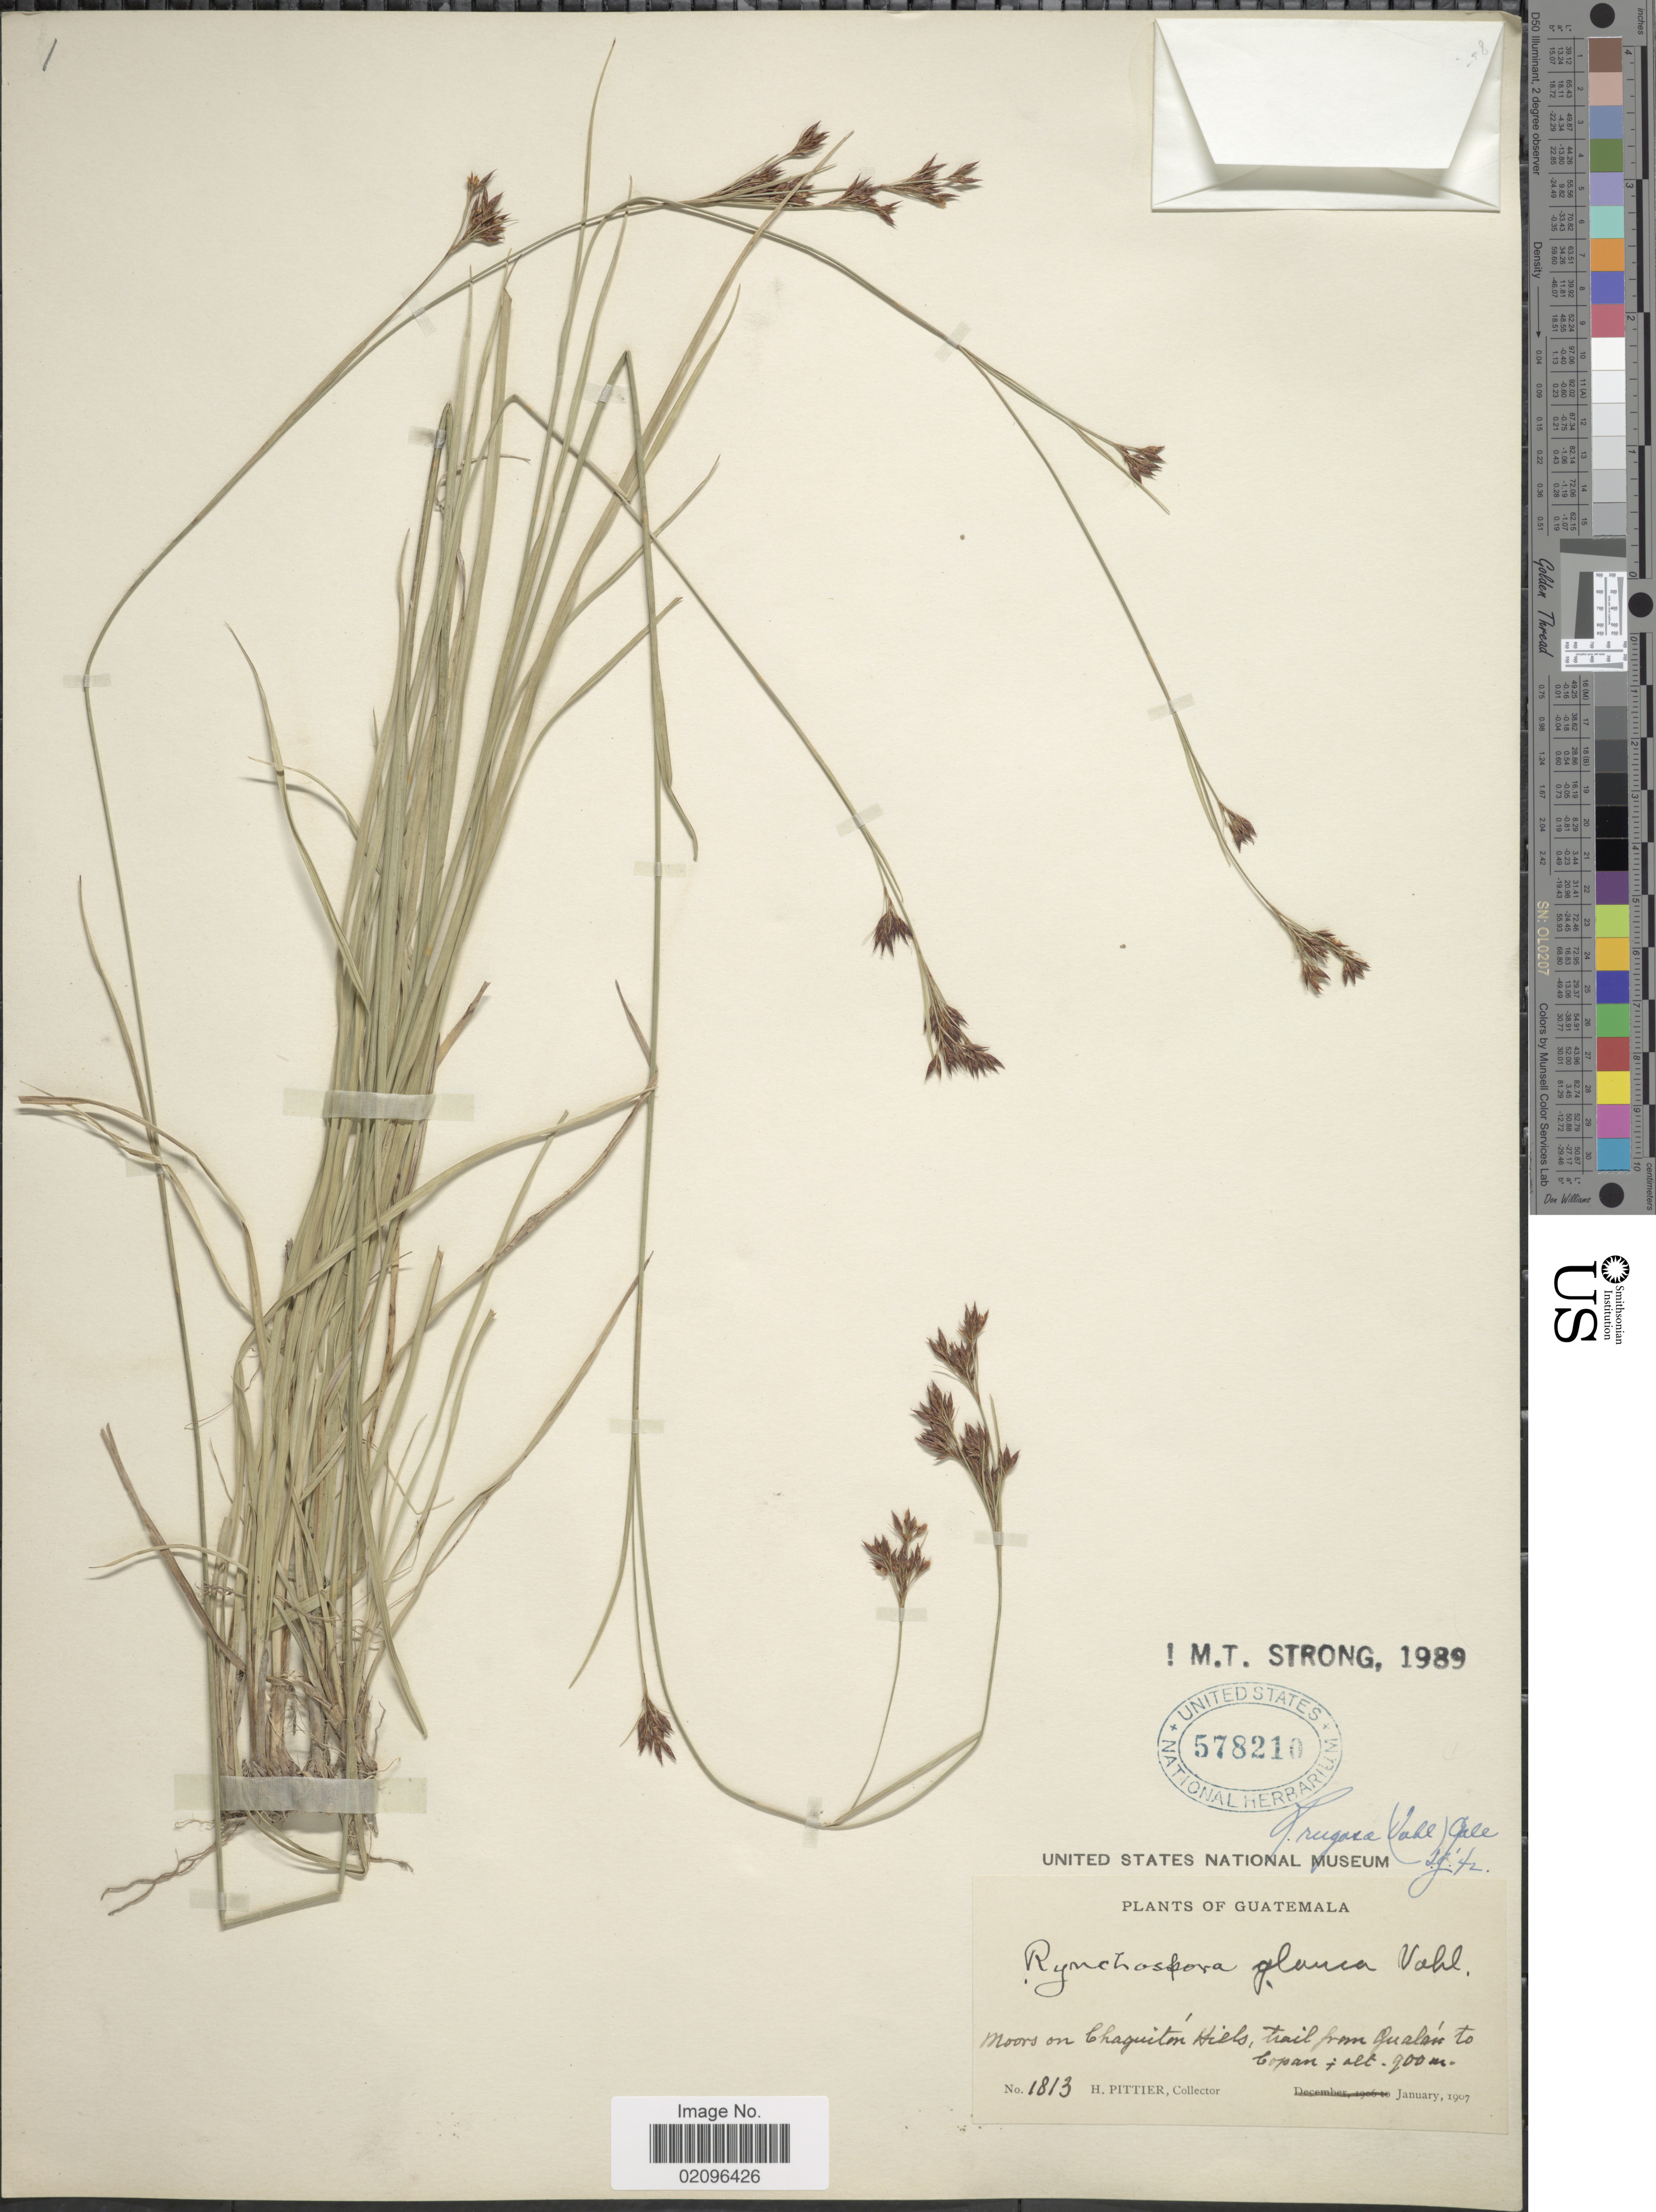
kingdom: Plantae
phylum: Tracheophyta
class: Liliopsida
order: Poales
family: Cyperaceae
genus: Rhynchospora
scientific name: Rhynchospora rugosa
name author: (Vahl) Gale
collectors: H. F. Pittier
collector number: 1813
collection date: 1907-01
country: Guatemala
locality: Moors on Chaguiton Hills, trail from Gualán to Copan.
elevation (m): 900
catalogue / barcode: US 578210